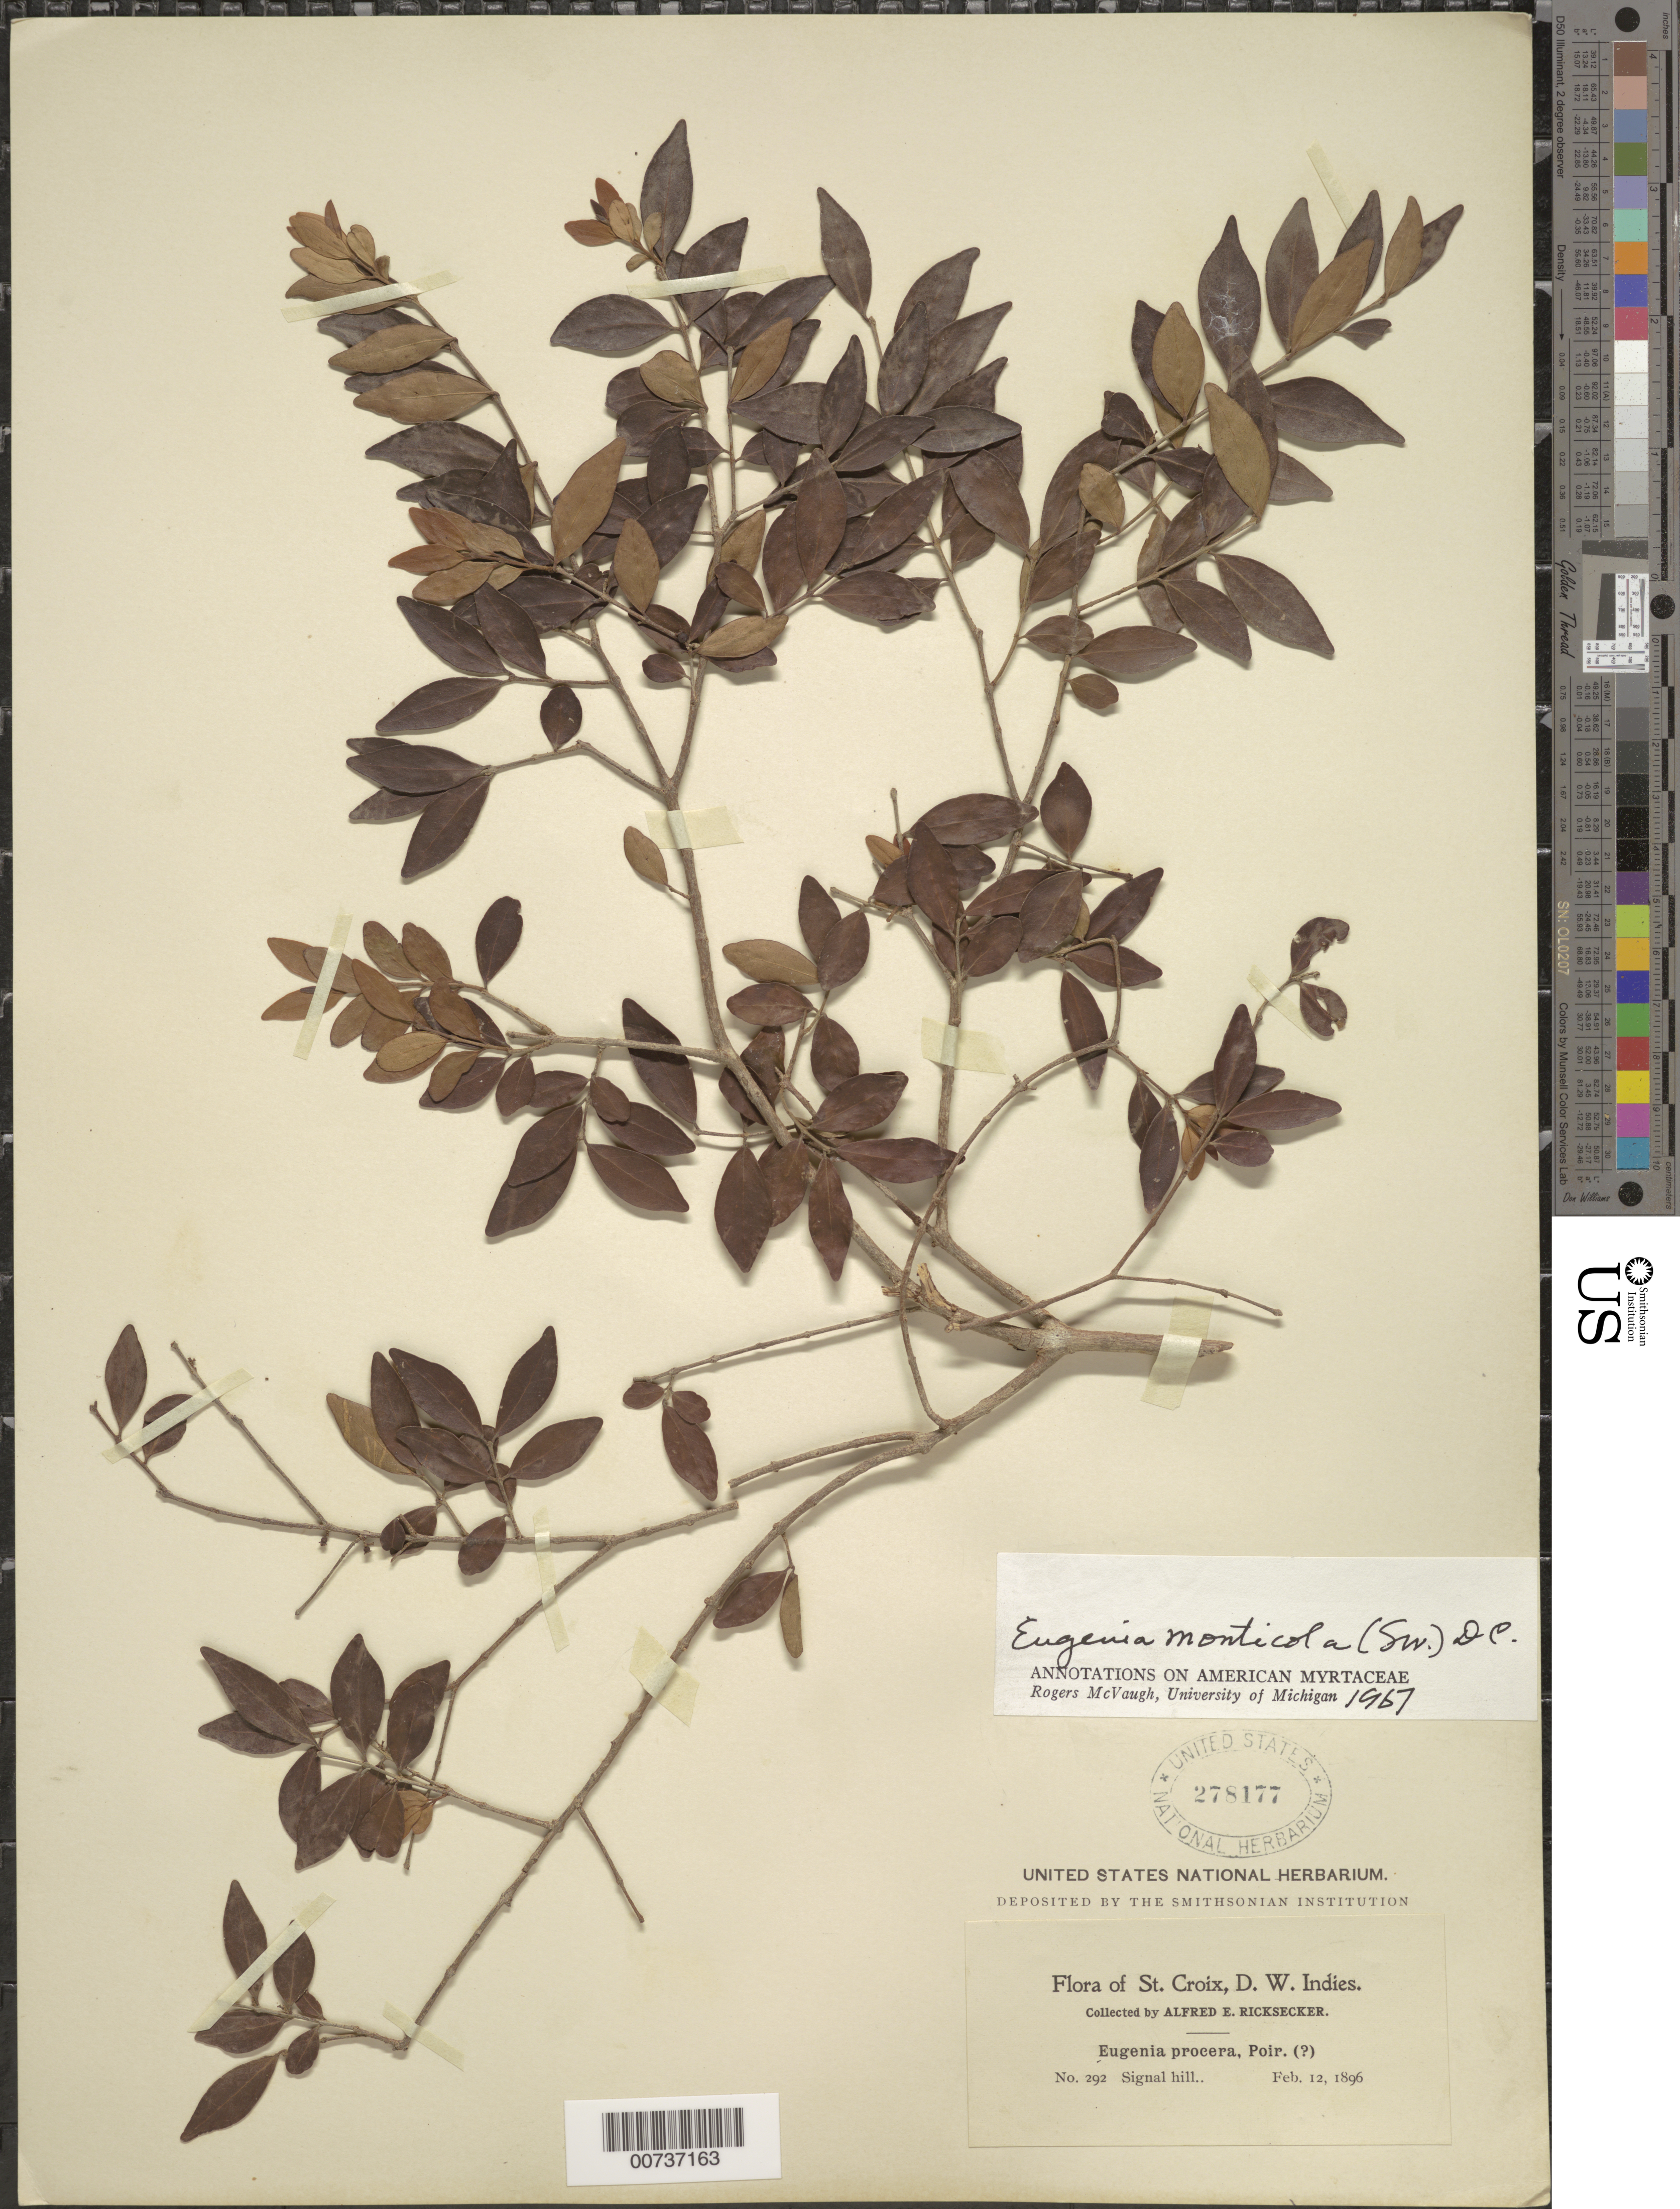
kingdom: Plantae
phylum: Tracheophyta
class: Magnoliopsida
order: Myrtales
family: Myrtaceae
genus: Eugenia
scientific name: Eugenia monticola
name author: (Sw.) DC.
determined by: McVaugh, R.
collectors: A. E. Ricksecker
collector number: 292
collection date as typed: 12 Feb 1896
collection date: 1896-02-12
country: U.S. Virgin Islands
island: St. Croix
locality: Signal Hill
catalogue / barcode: US 278177